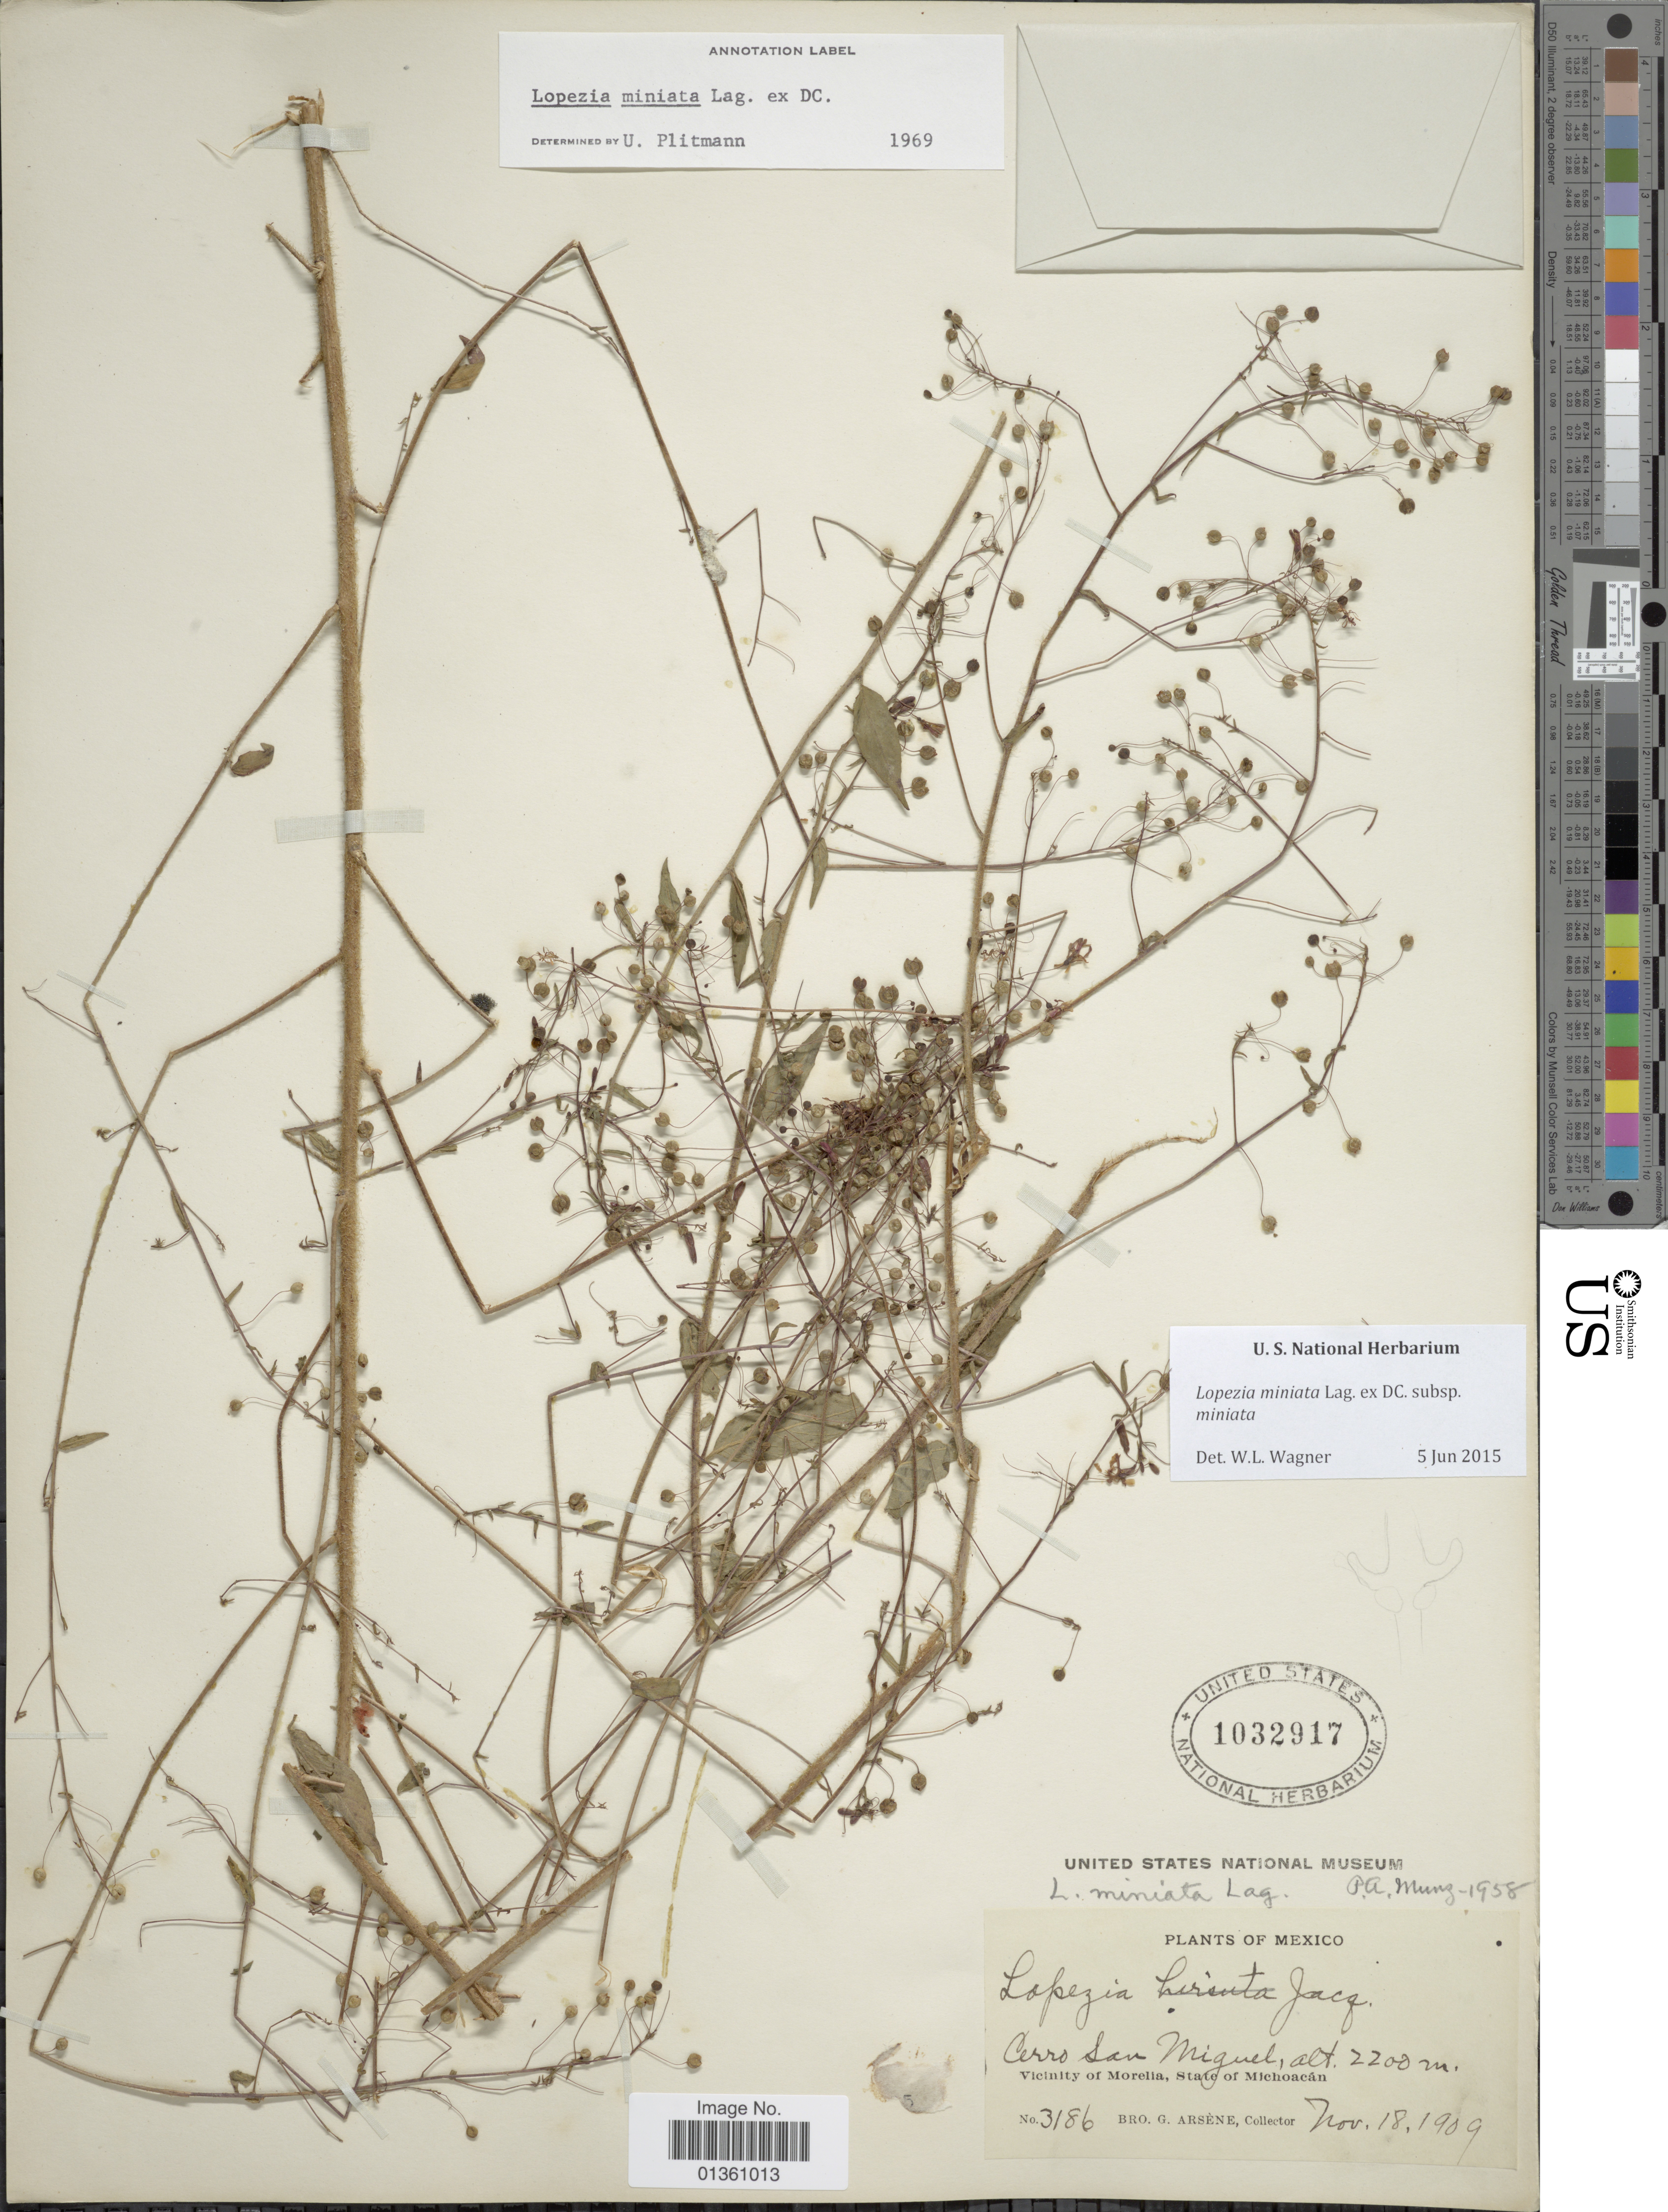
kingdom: Plantae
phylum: Tracheophyta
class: Magnoliopsida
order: Myrtales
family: Onagraceae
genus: Lopezia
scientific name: Lopezia miniata subsp. miniata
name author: Lag. ex DC.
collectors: Bro. G. Arsène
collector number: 3186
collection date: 1909-11-18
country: Mexico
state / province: Michoacán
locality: Cerro San Miguel. Vicinity of Morelia.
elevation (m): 2200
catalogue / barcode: US 1032917